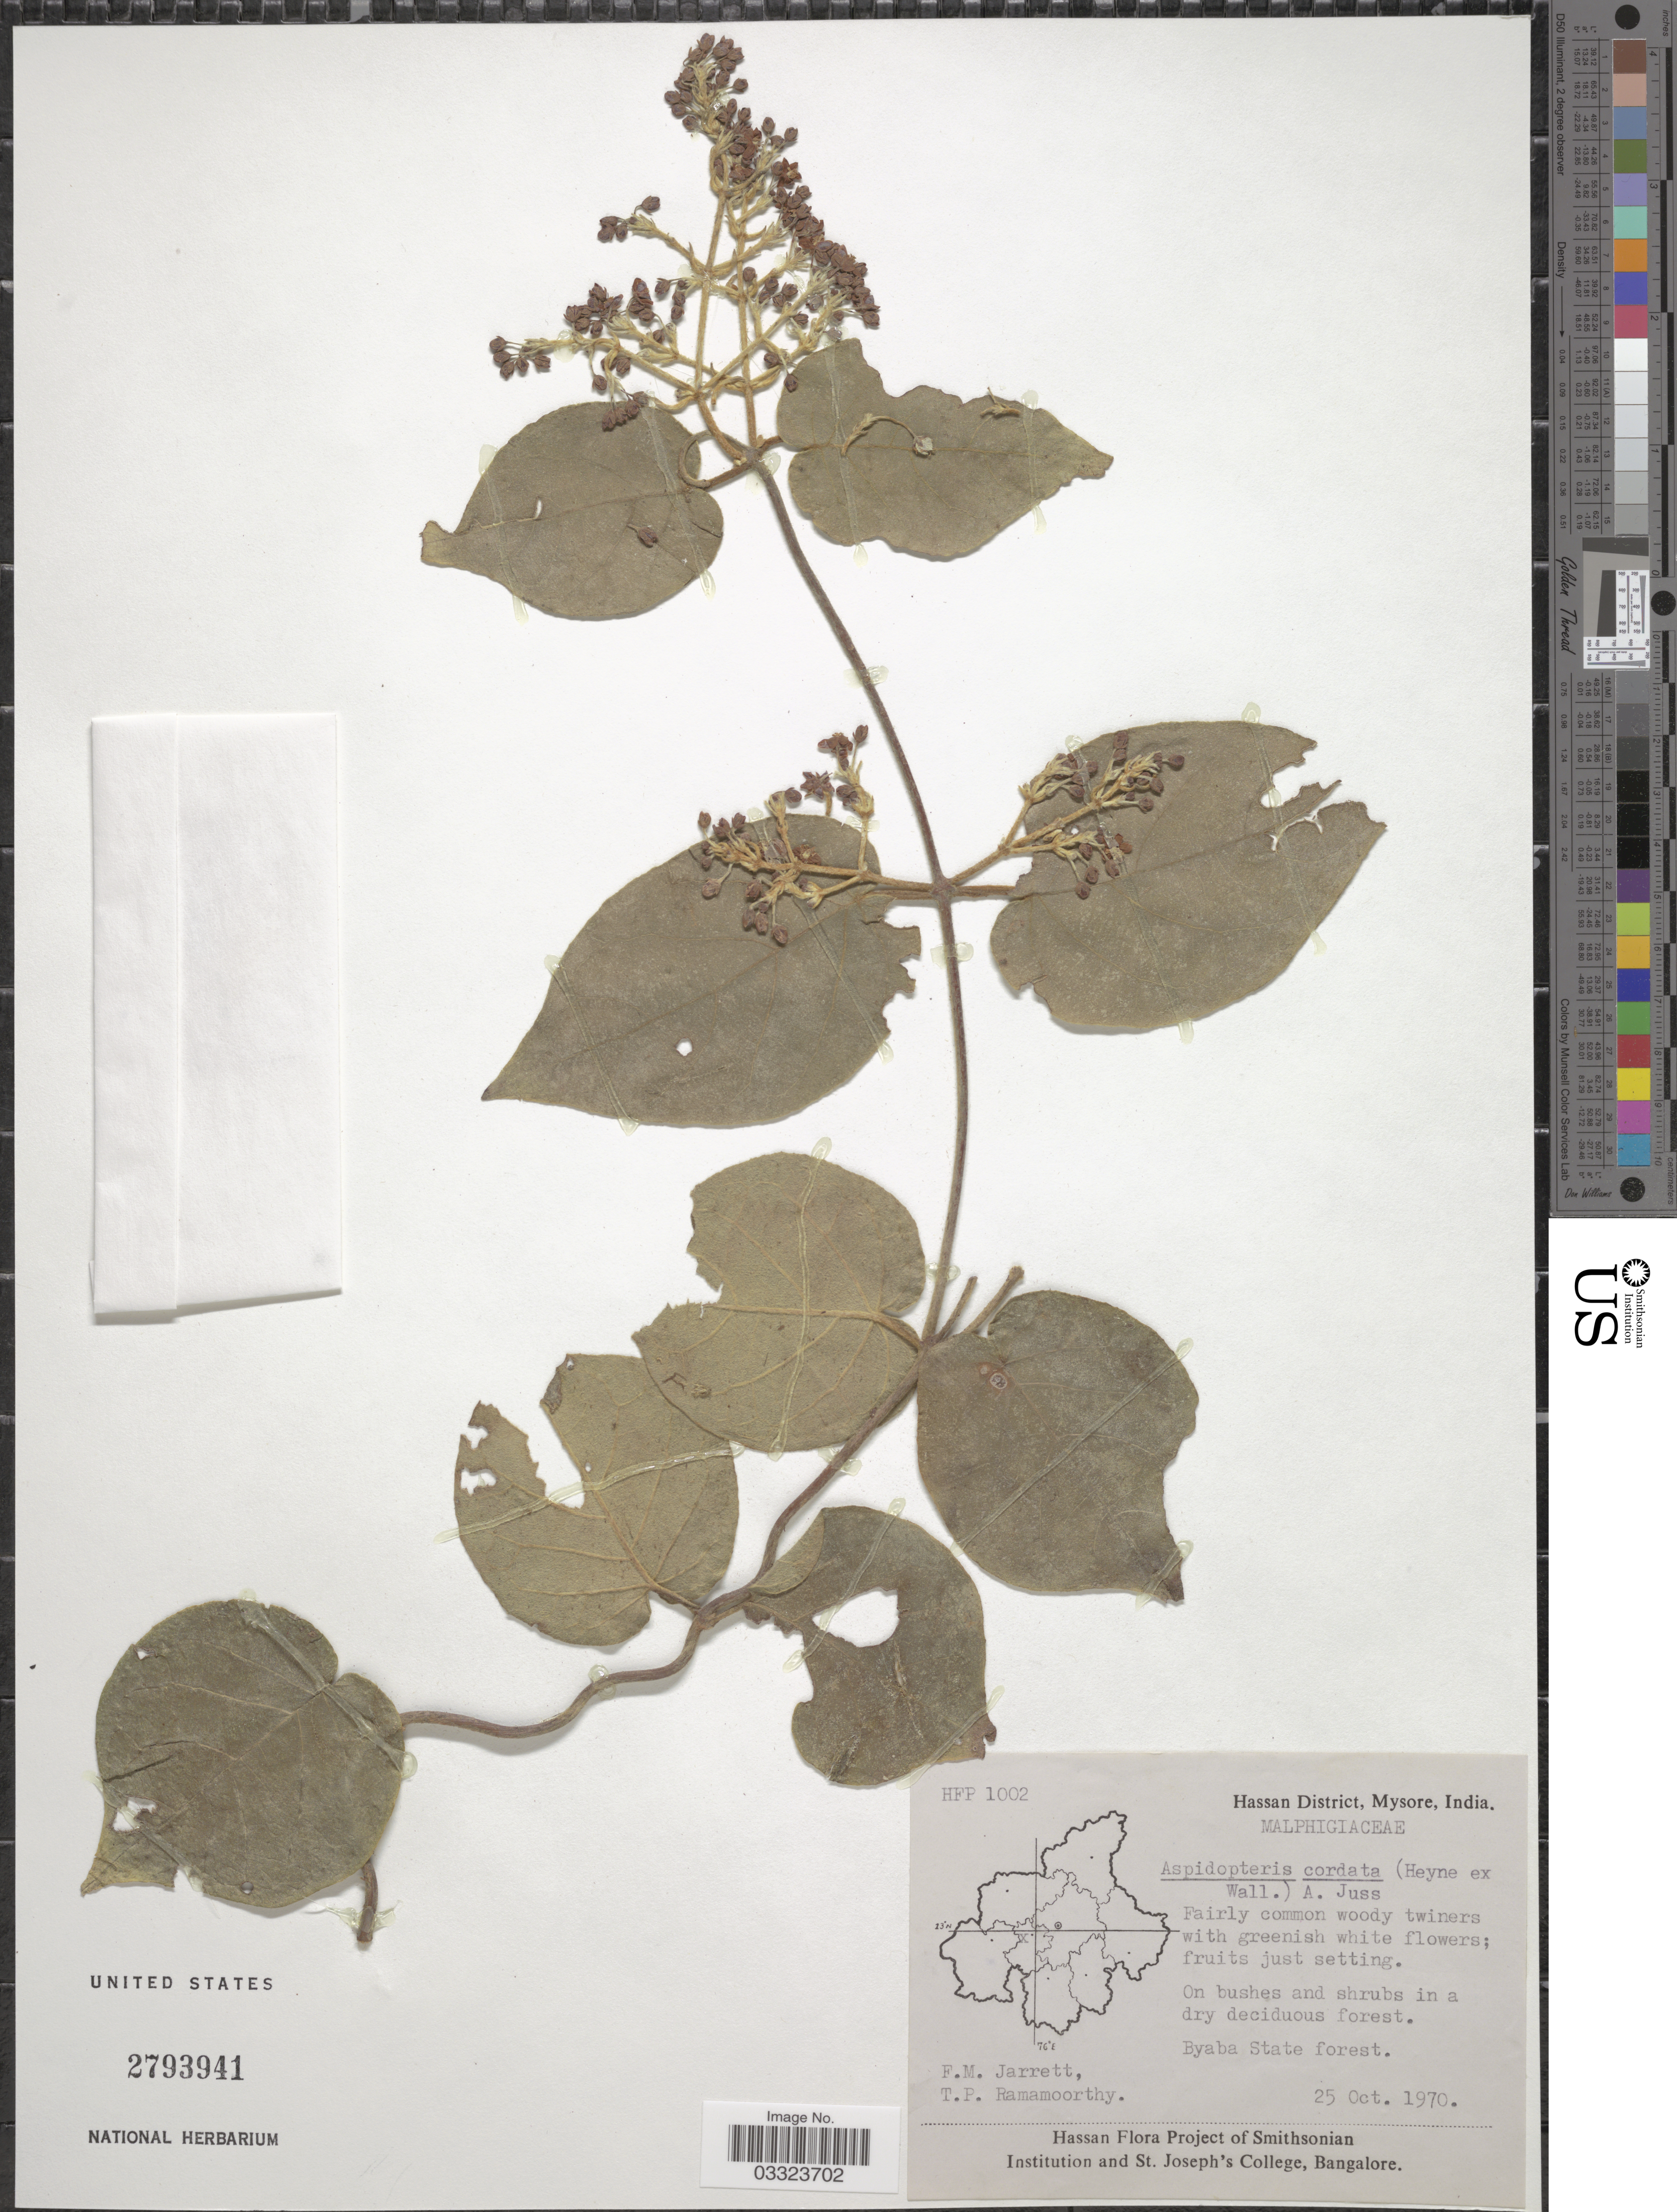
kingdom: Plantae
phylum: Tracheophyta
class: Magnoliopsida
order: Malpighiales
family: Malpighiaceae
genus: Aspidopterys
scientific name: Aspidopterys cordata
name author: A. Juss.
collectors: F. M. Jarrett & T. P. Ramamoorthy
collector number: HFP1002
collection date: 1970-10-25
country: India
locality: Hassan District, Mysore. Byaba State forest.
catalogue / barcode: US 2793941